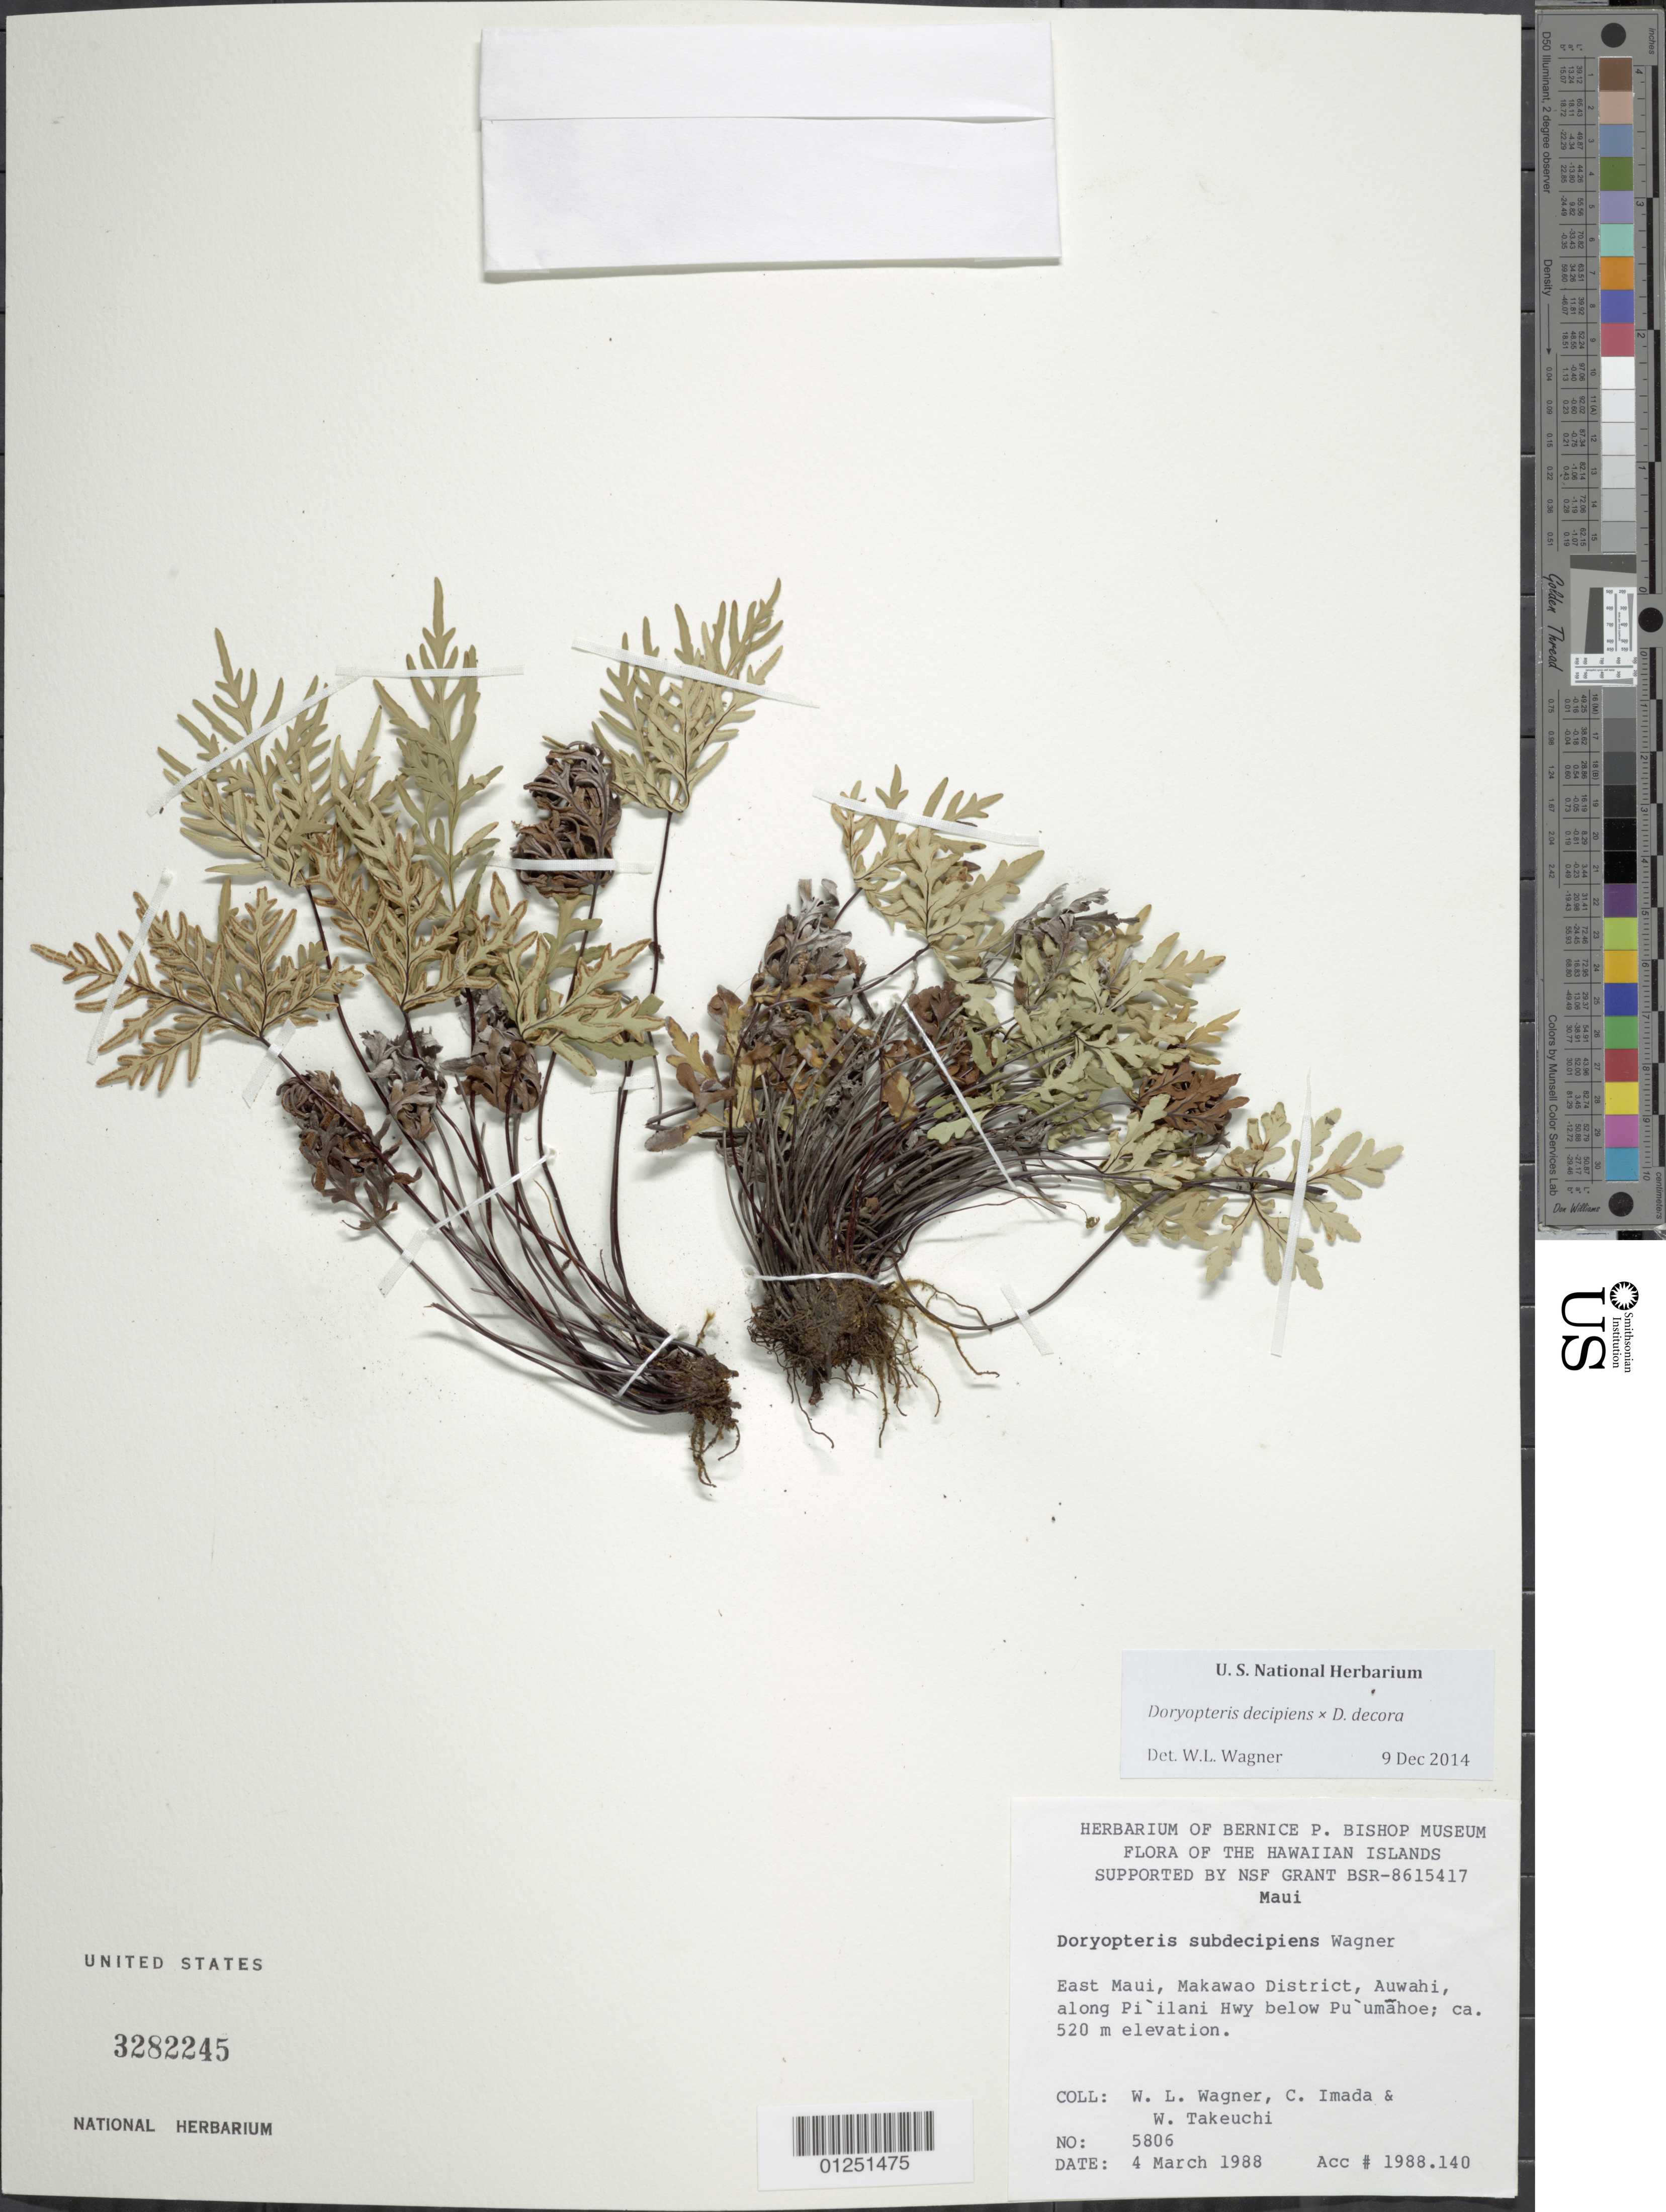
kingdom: Plantae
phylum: Tracheophyta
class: Polypodiopsida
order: Polypodiales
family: Pteridaceae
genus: Doryopteris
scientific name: Doryopteris decipiens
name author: (Hook.) J. Sm.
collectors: W. L. Wagner, C. Imada & W. N. Takeuchi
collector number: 5806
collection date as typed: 4 Mar 1988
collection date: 1988-03-04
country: United States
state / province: Hawaii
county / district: Maui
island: Maui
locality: E Maui, Makawao District, Auwahi, along Pi'ilani Hwy below Pu'umahoe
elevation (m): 520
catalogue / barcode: US 3282245